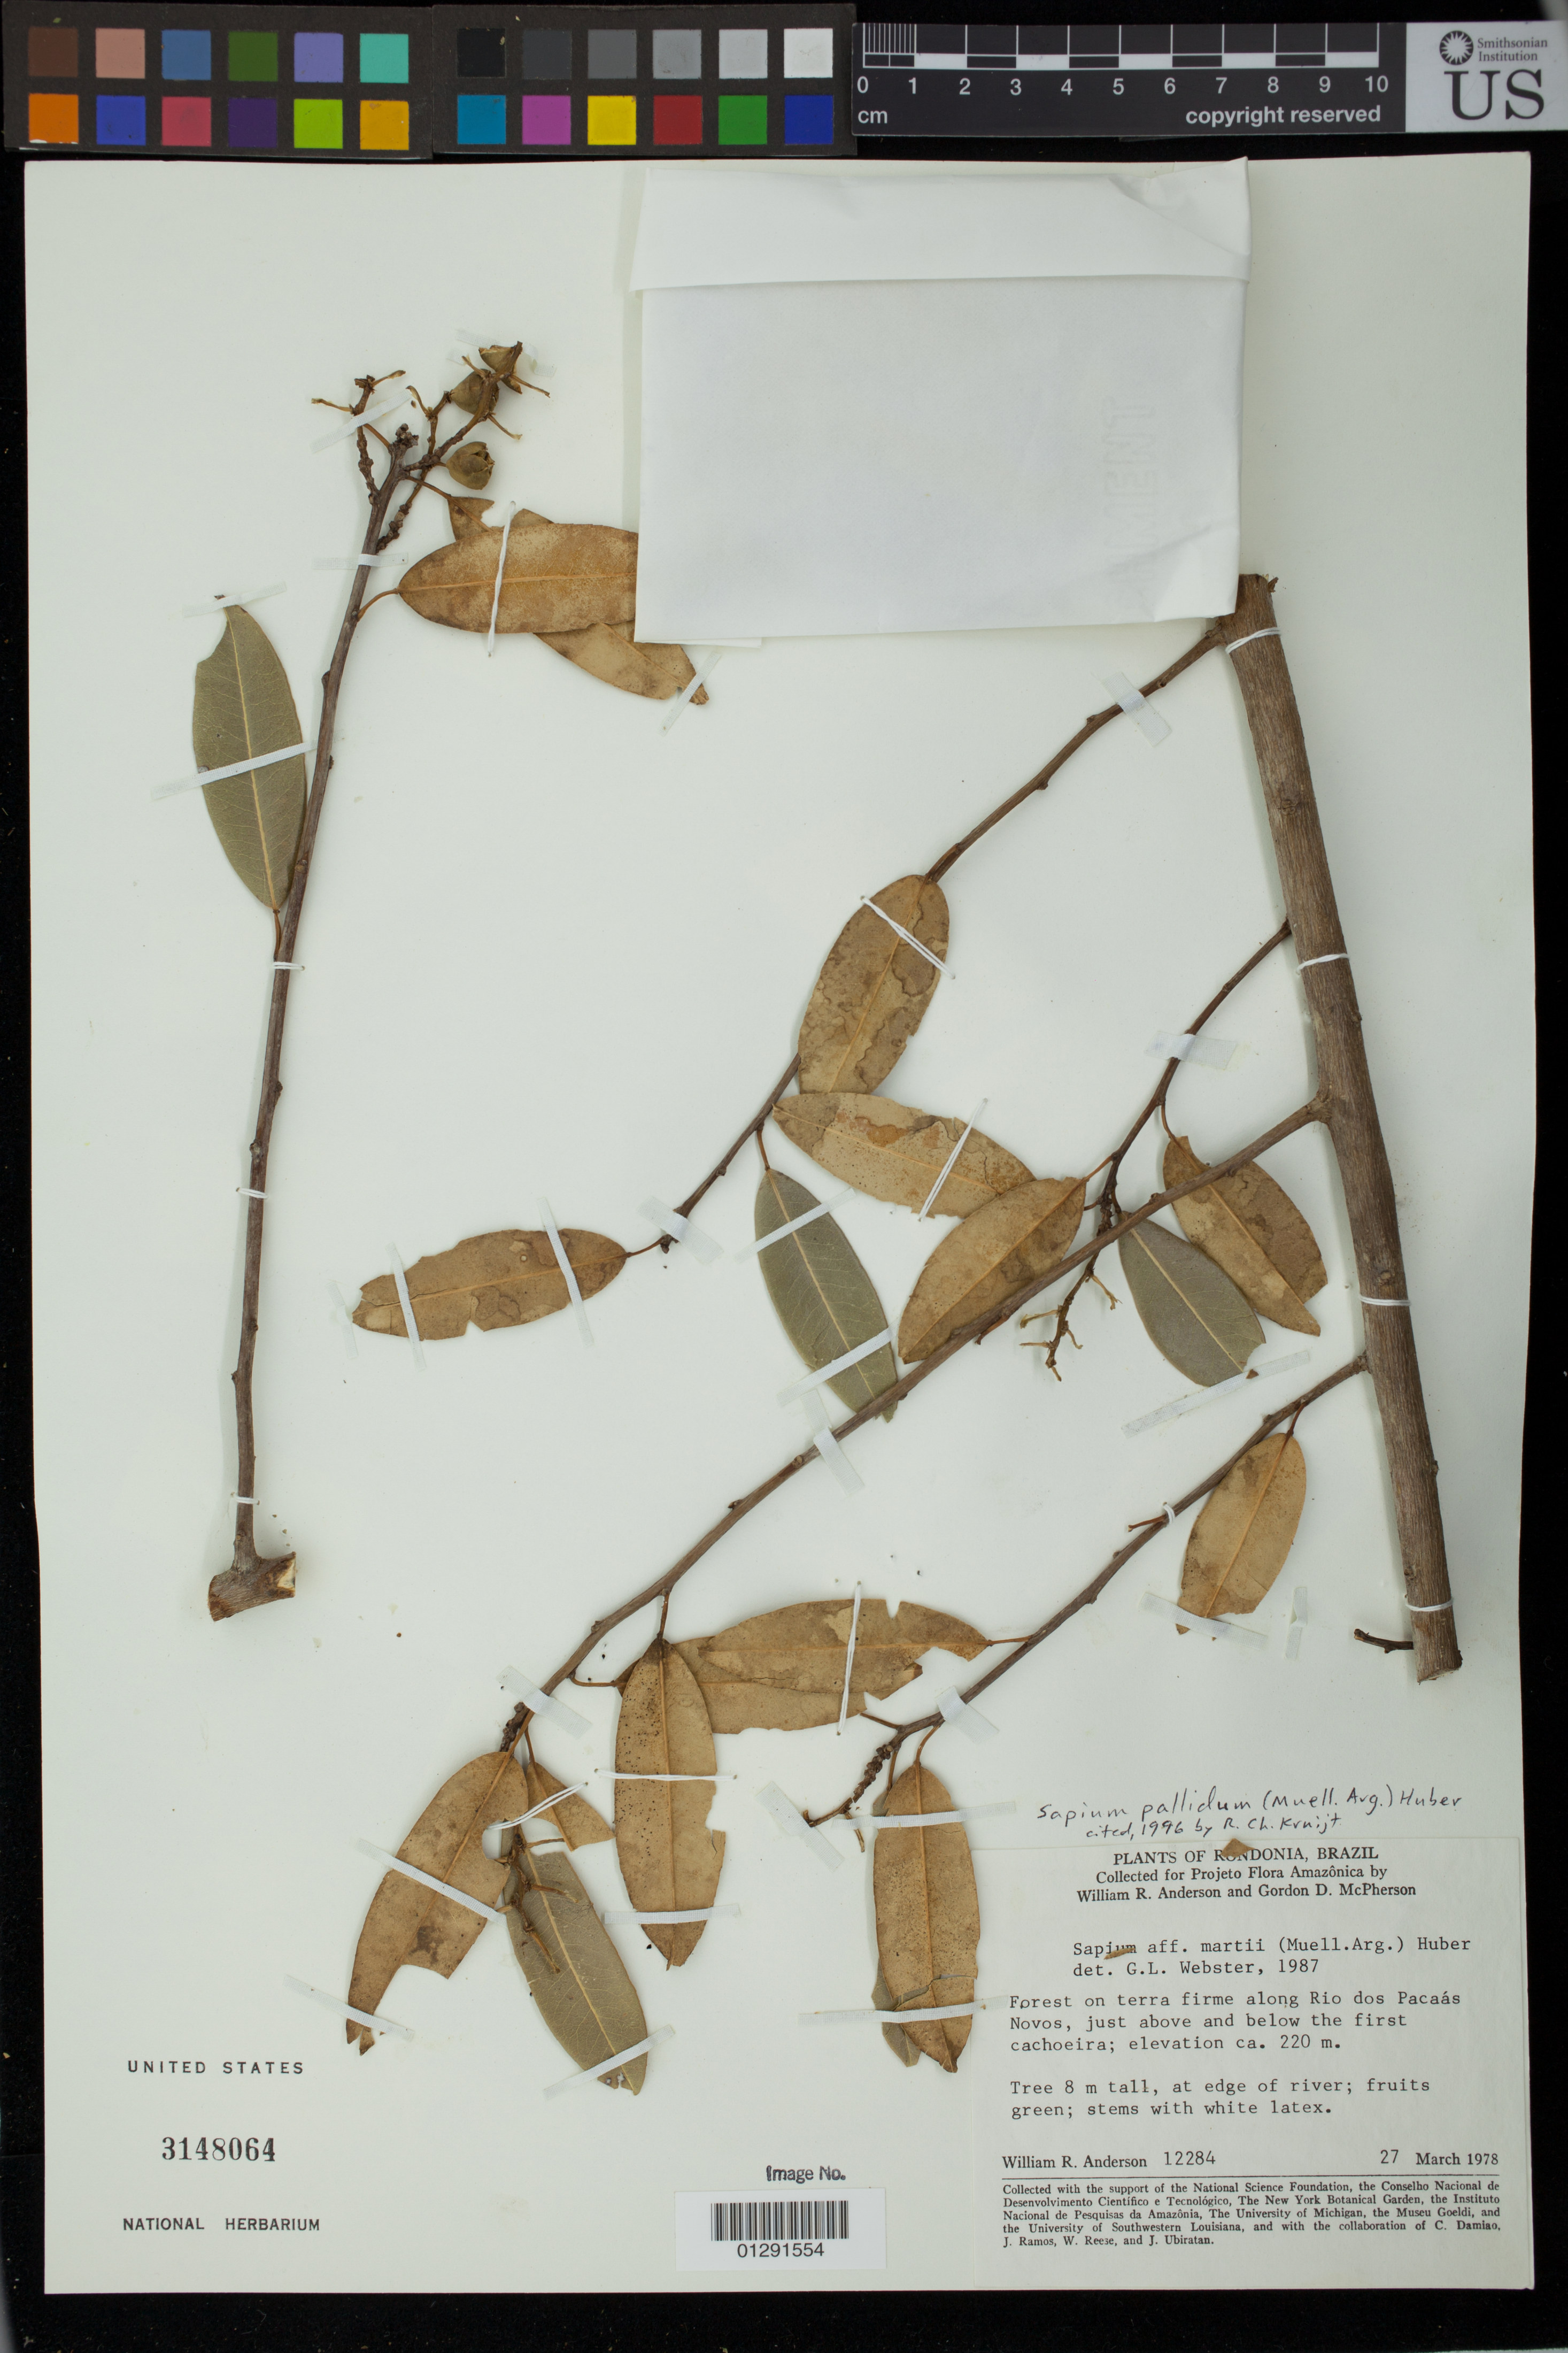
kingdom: Plantae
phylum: Tracheophyta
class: Magnoliopsida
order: Malpighiales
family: Euphorbiaceae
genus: Sapium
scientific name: Sapium pallidum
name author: (Müll. Arg.) Huber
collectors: W. R. Anderson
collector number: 12284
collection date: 1978-03-27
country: Brazil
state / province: Rondonia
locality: Rio dos Pacaas Novos just above and below the first cachoeira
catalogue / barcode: US 3148064